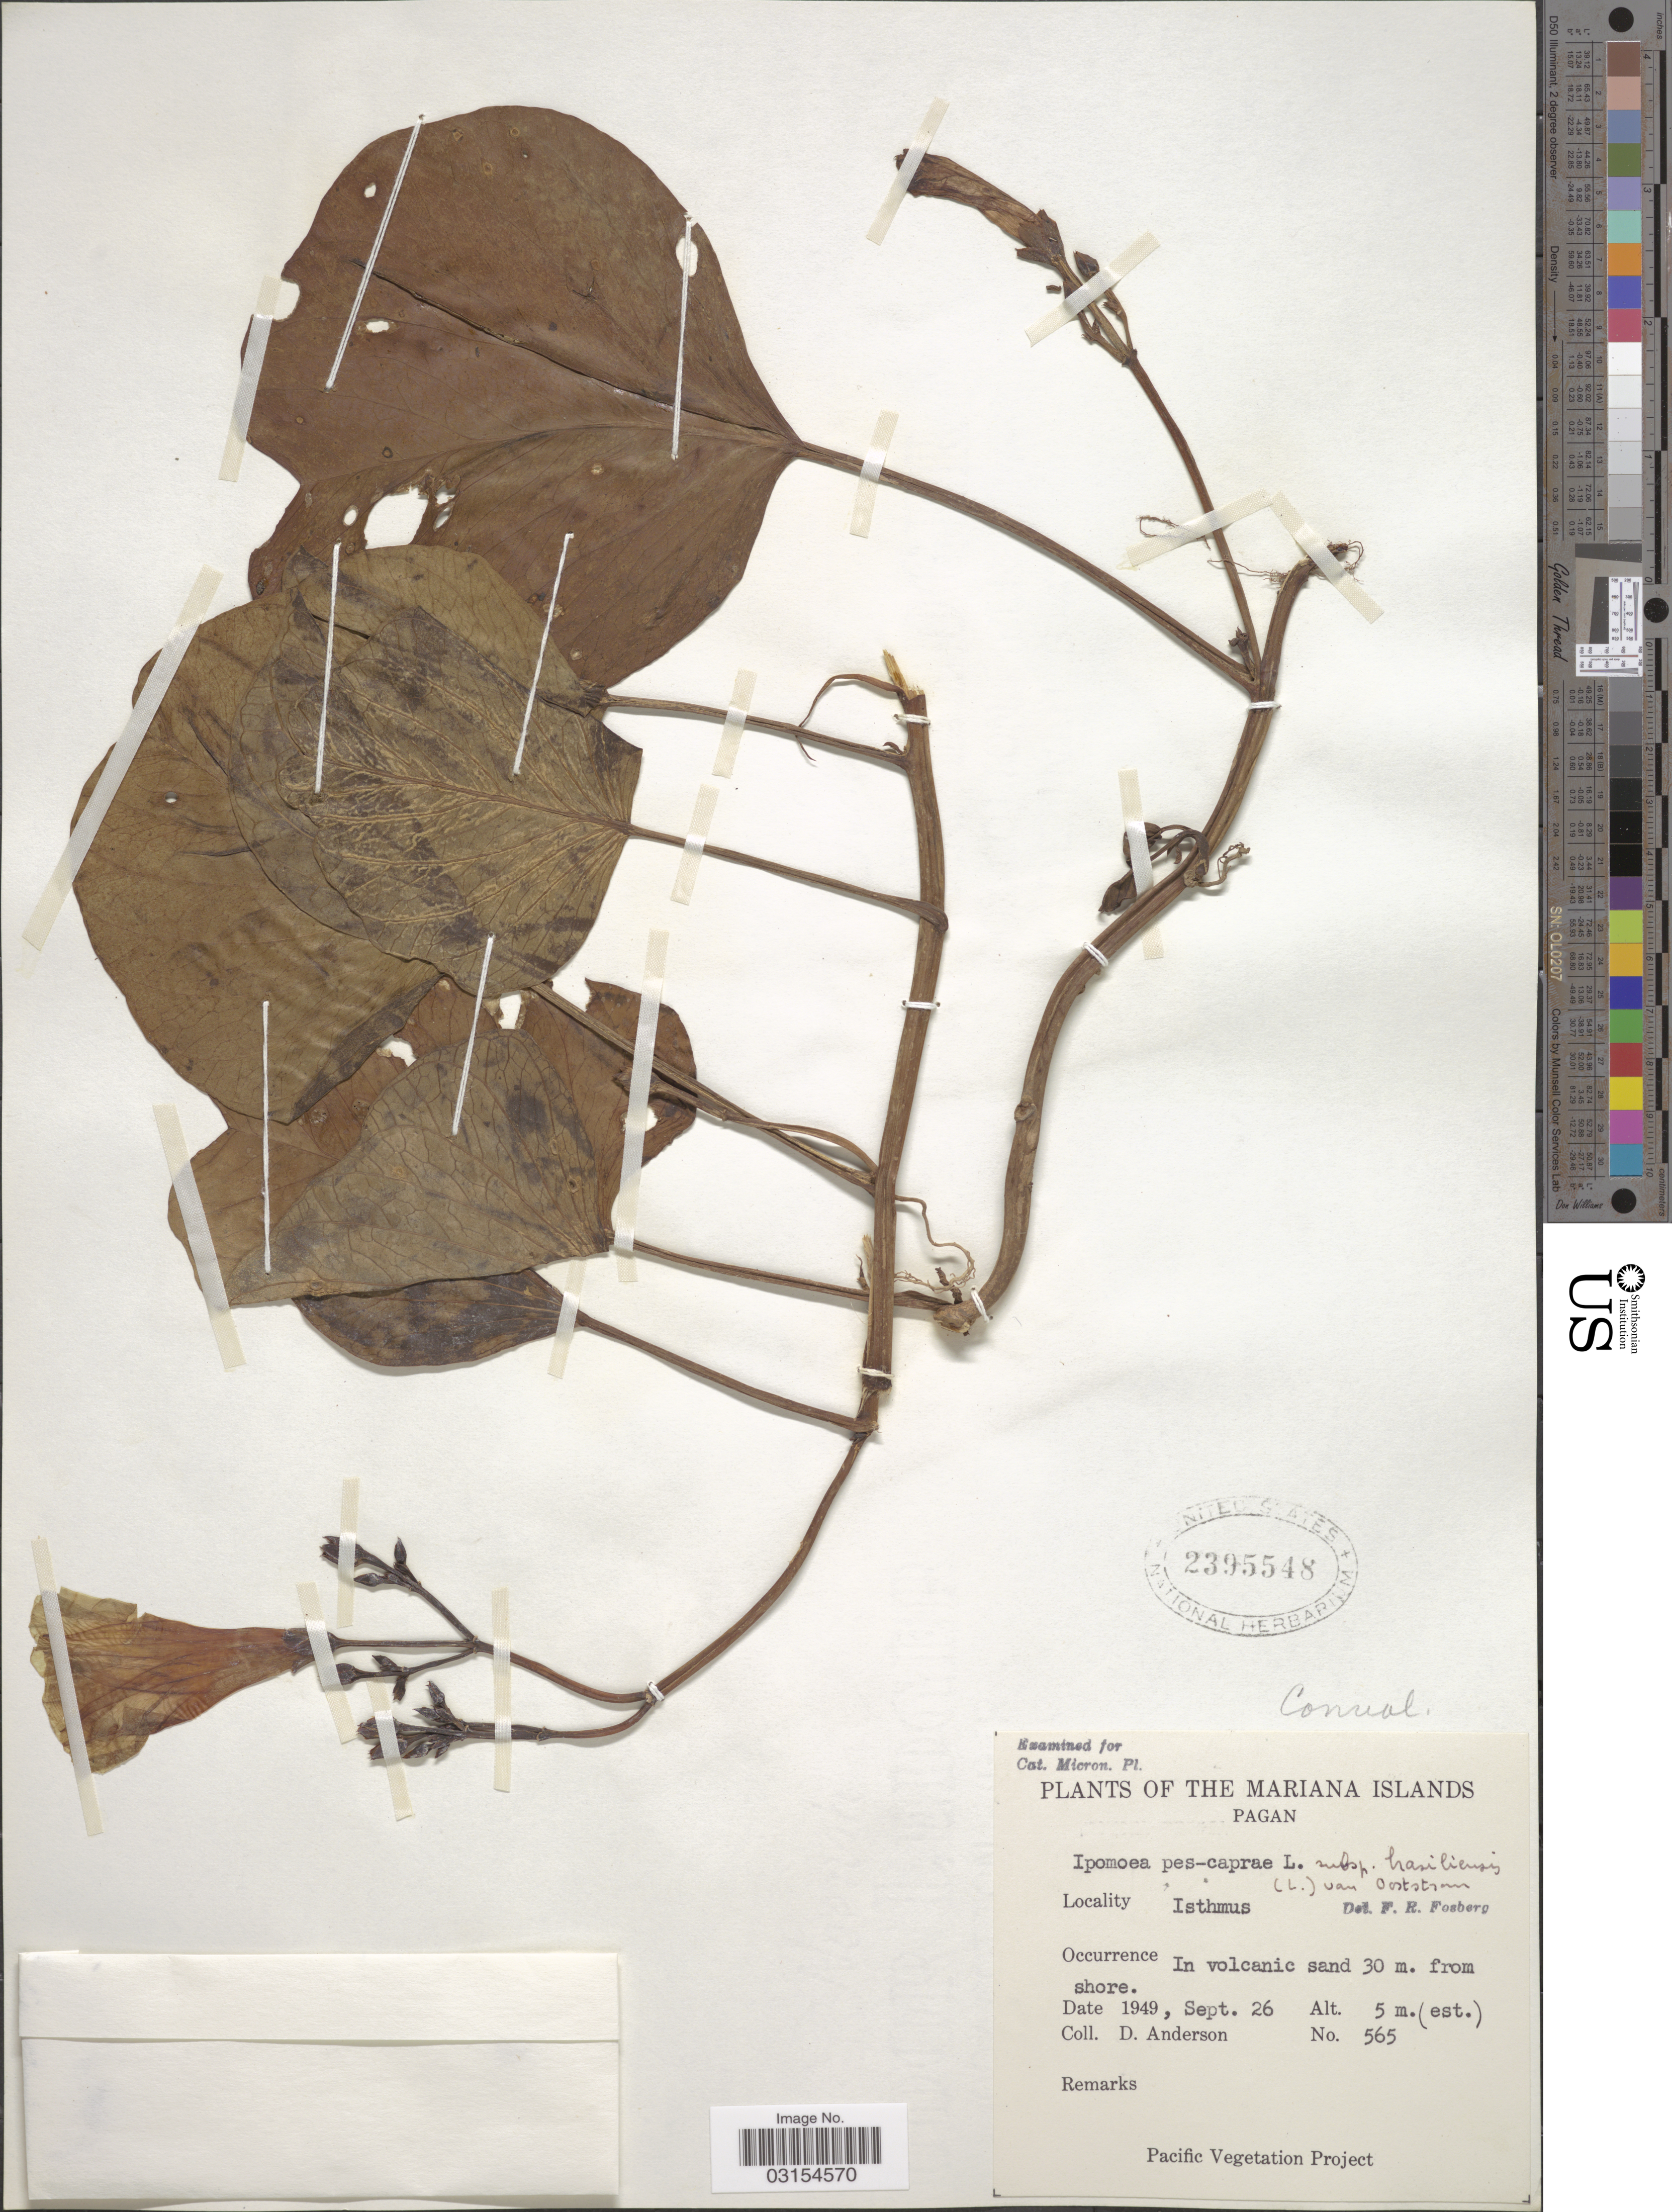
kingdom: Plantae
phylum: Tracheophyta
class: Magnoliopsida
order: Solanales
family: Convolvulaceae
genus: Ipomoea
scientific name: Ipomoea pes-caprae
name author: (L.) R. Br.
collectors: D. Anderson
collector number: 565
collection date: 1949-09-26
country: Northern Mariana Islands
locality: Pagan. Isthmus.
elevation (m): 5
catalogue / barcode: US 2395548